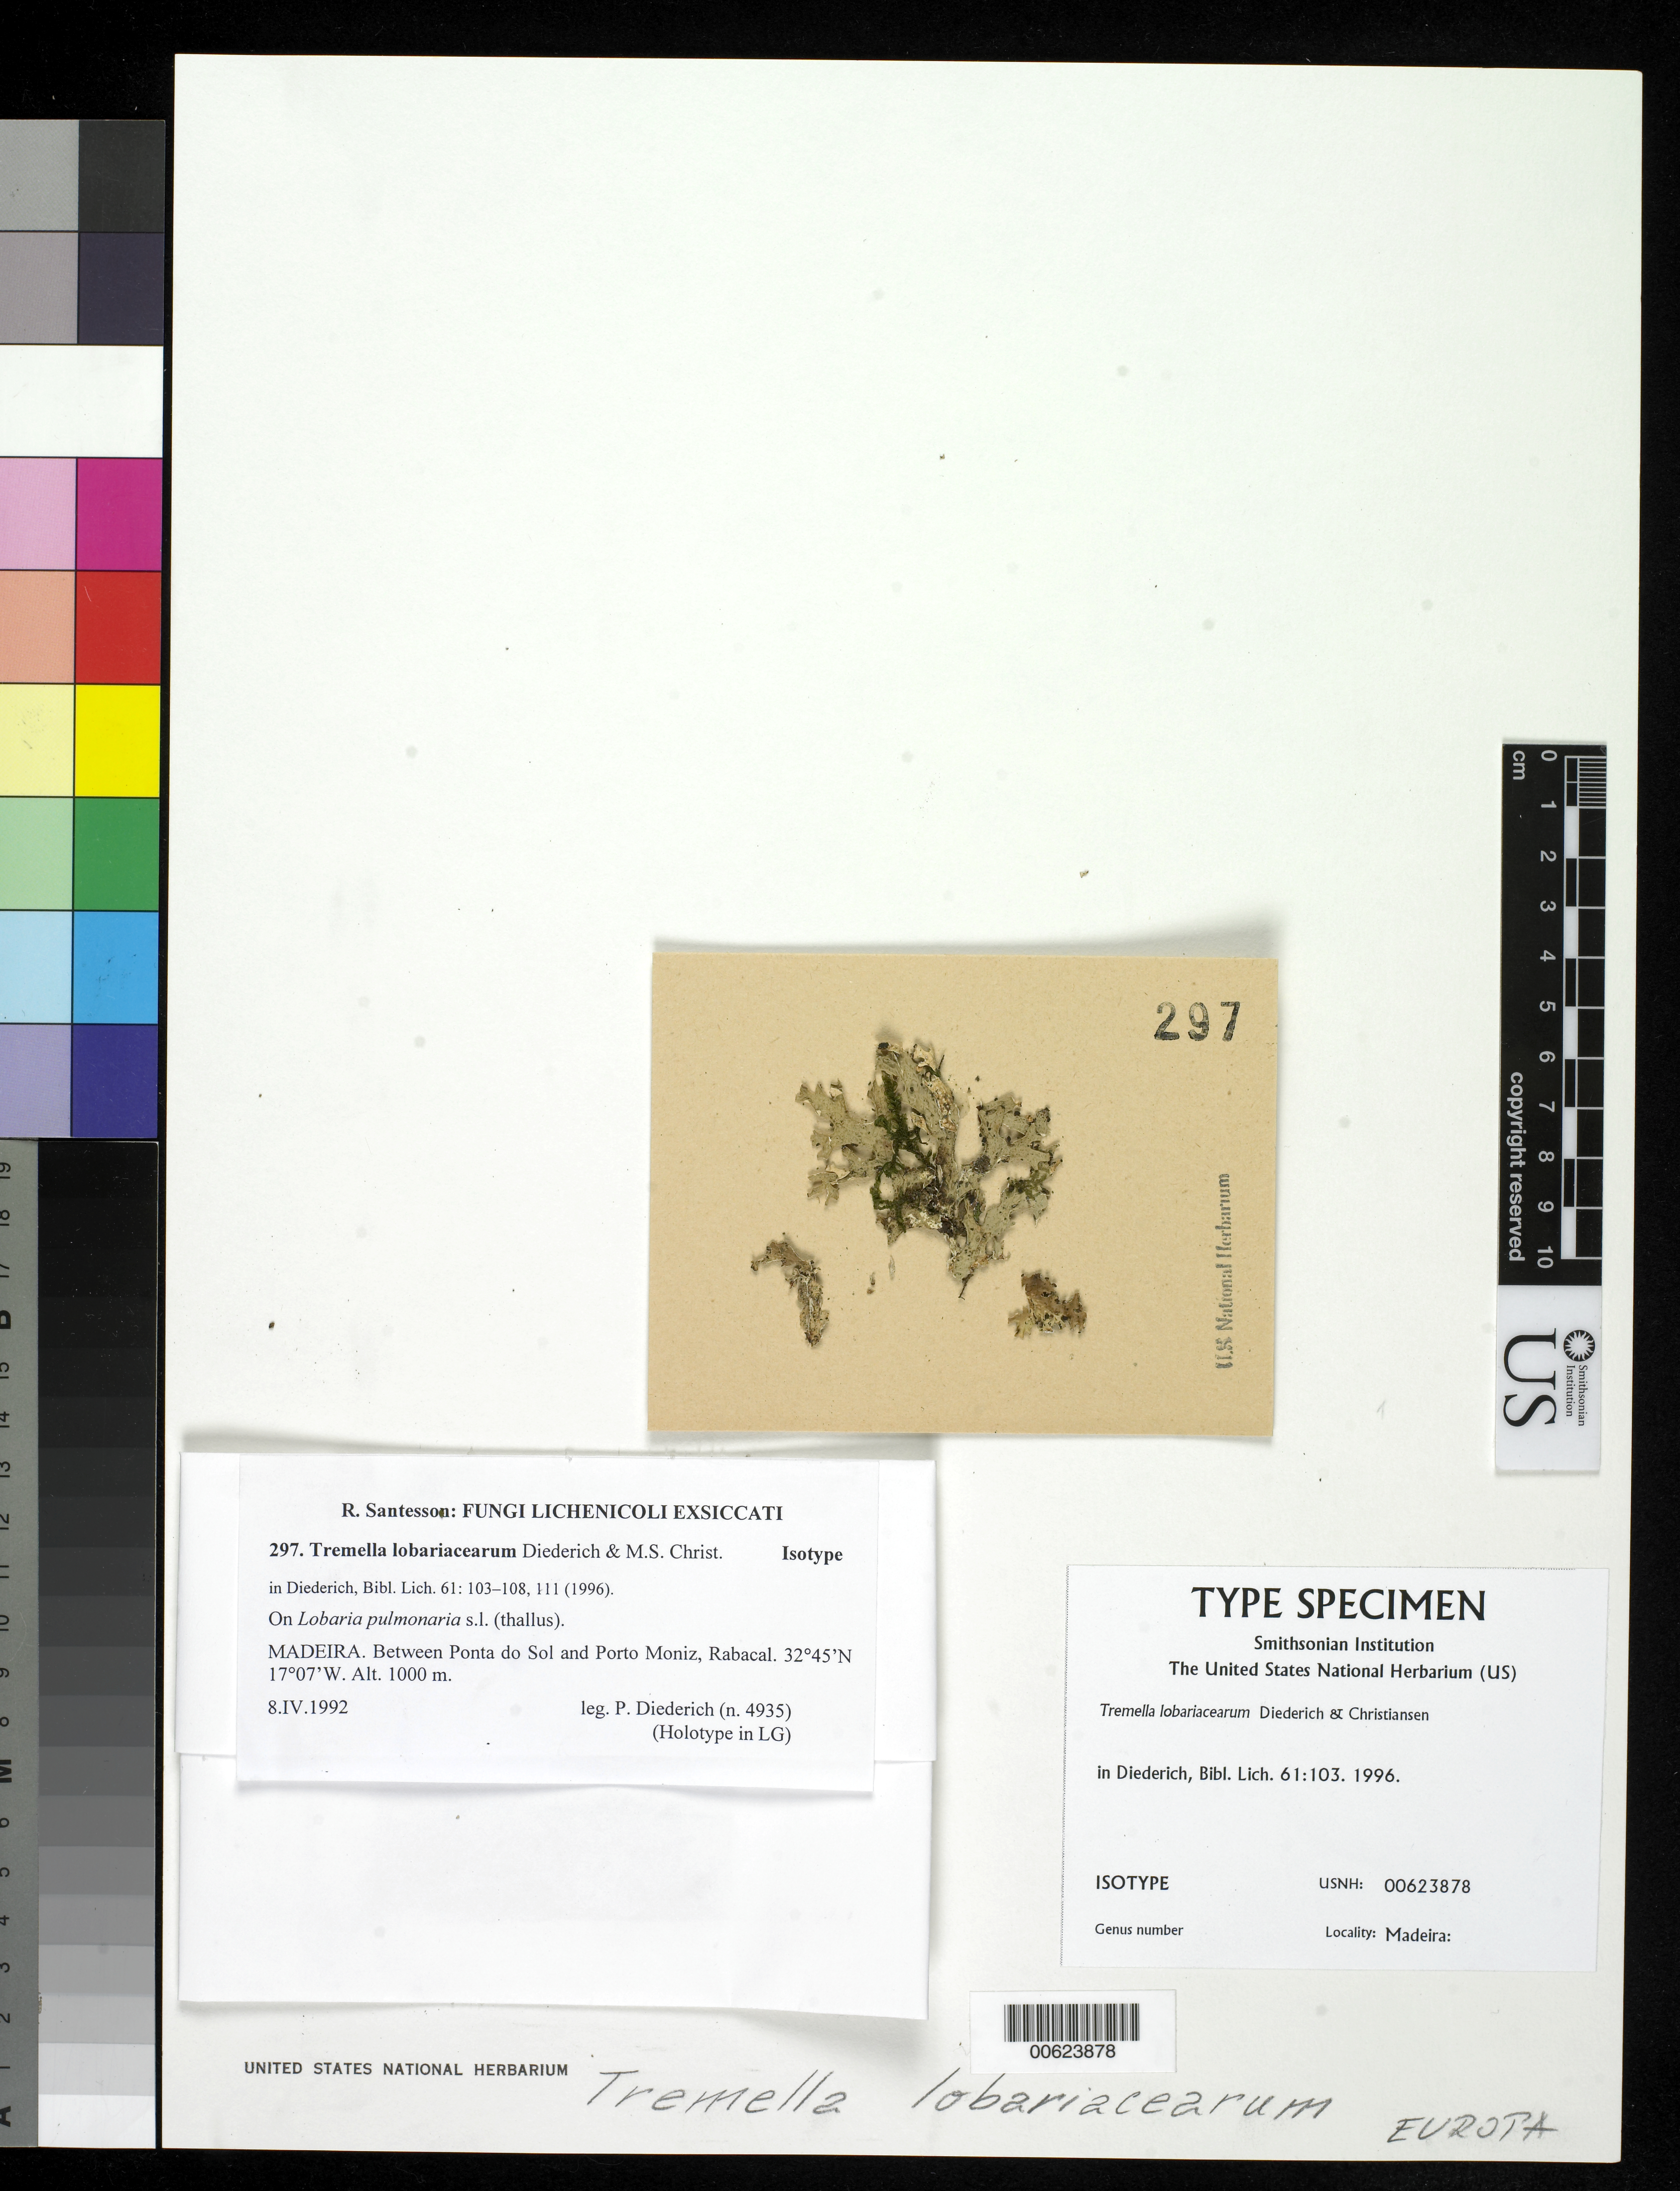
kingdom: Fungi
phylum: Basidiomycota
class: Tremellomycetes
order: Tremellales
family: Tremellaceae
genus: Tremella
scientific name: Tremella lobariacearum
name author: Diederich & Christiansen in Diederich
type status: Isotype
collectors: P. Diederich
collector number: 4935 (Santesson Exs. 297)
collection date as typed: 08 Apr 1992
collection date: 1992-04-08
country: Portugal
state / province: Madeira (Aut. Reg.)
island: Madeira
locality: Between Ponta do Sol & Porto Moniz, Rabaçal. Funchal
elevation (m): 1000